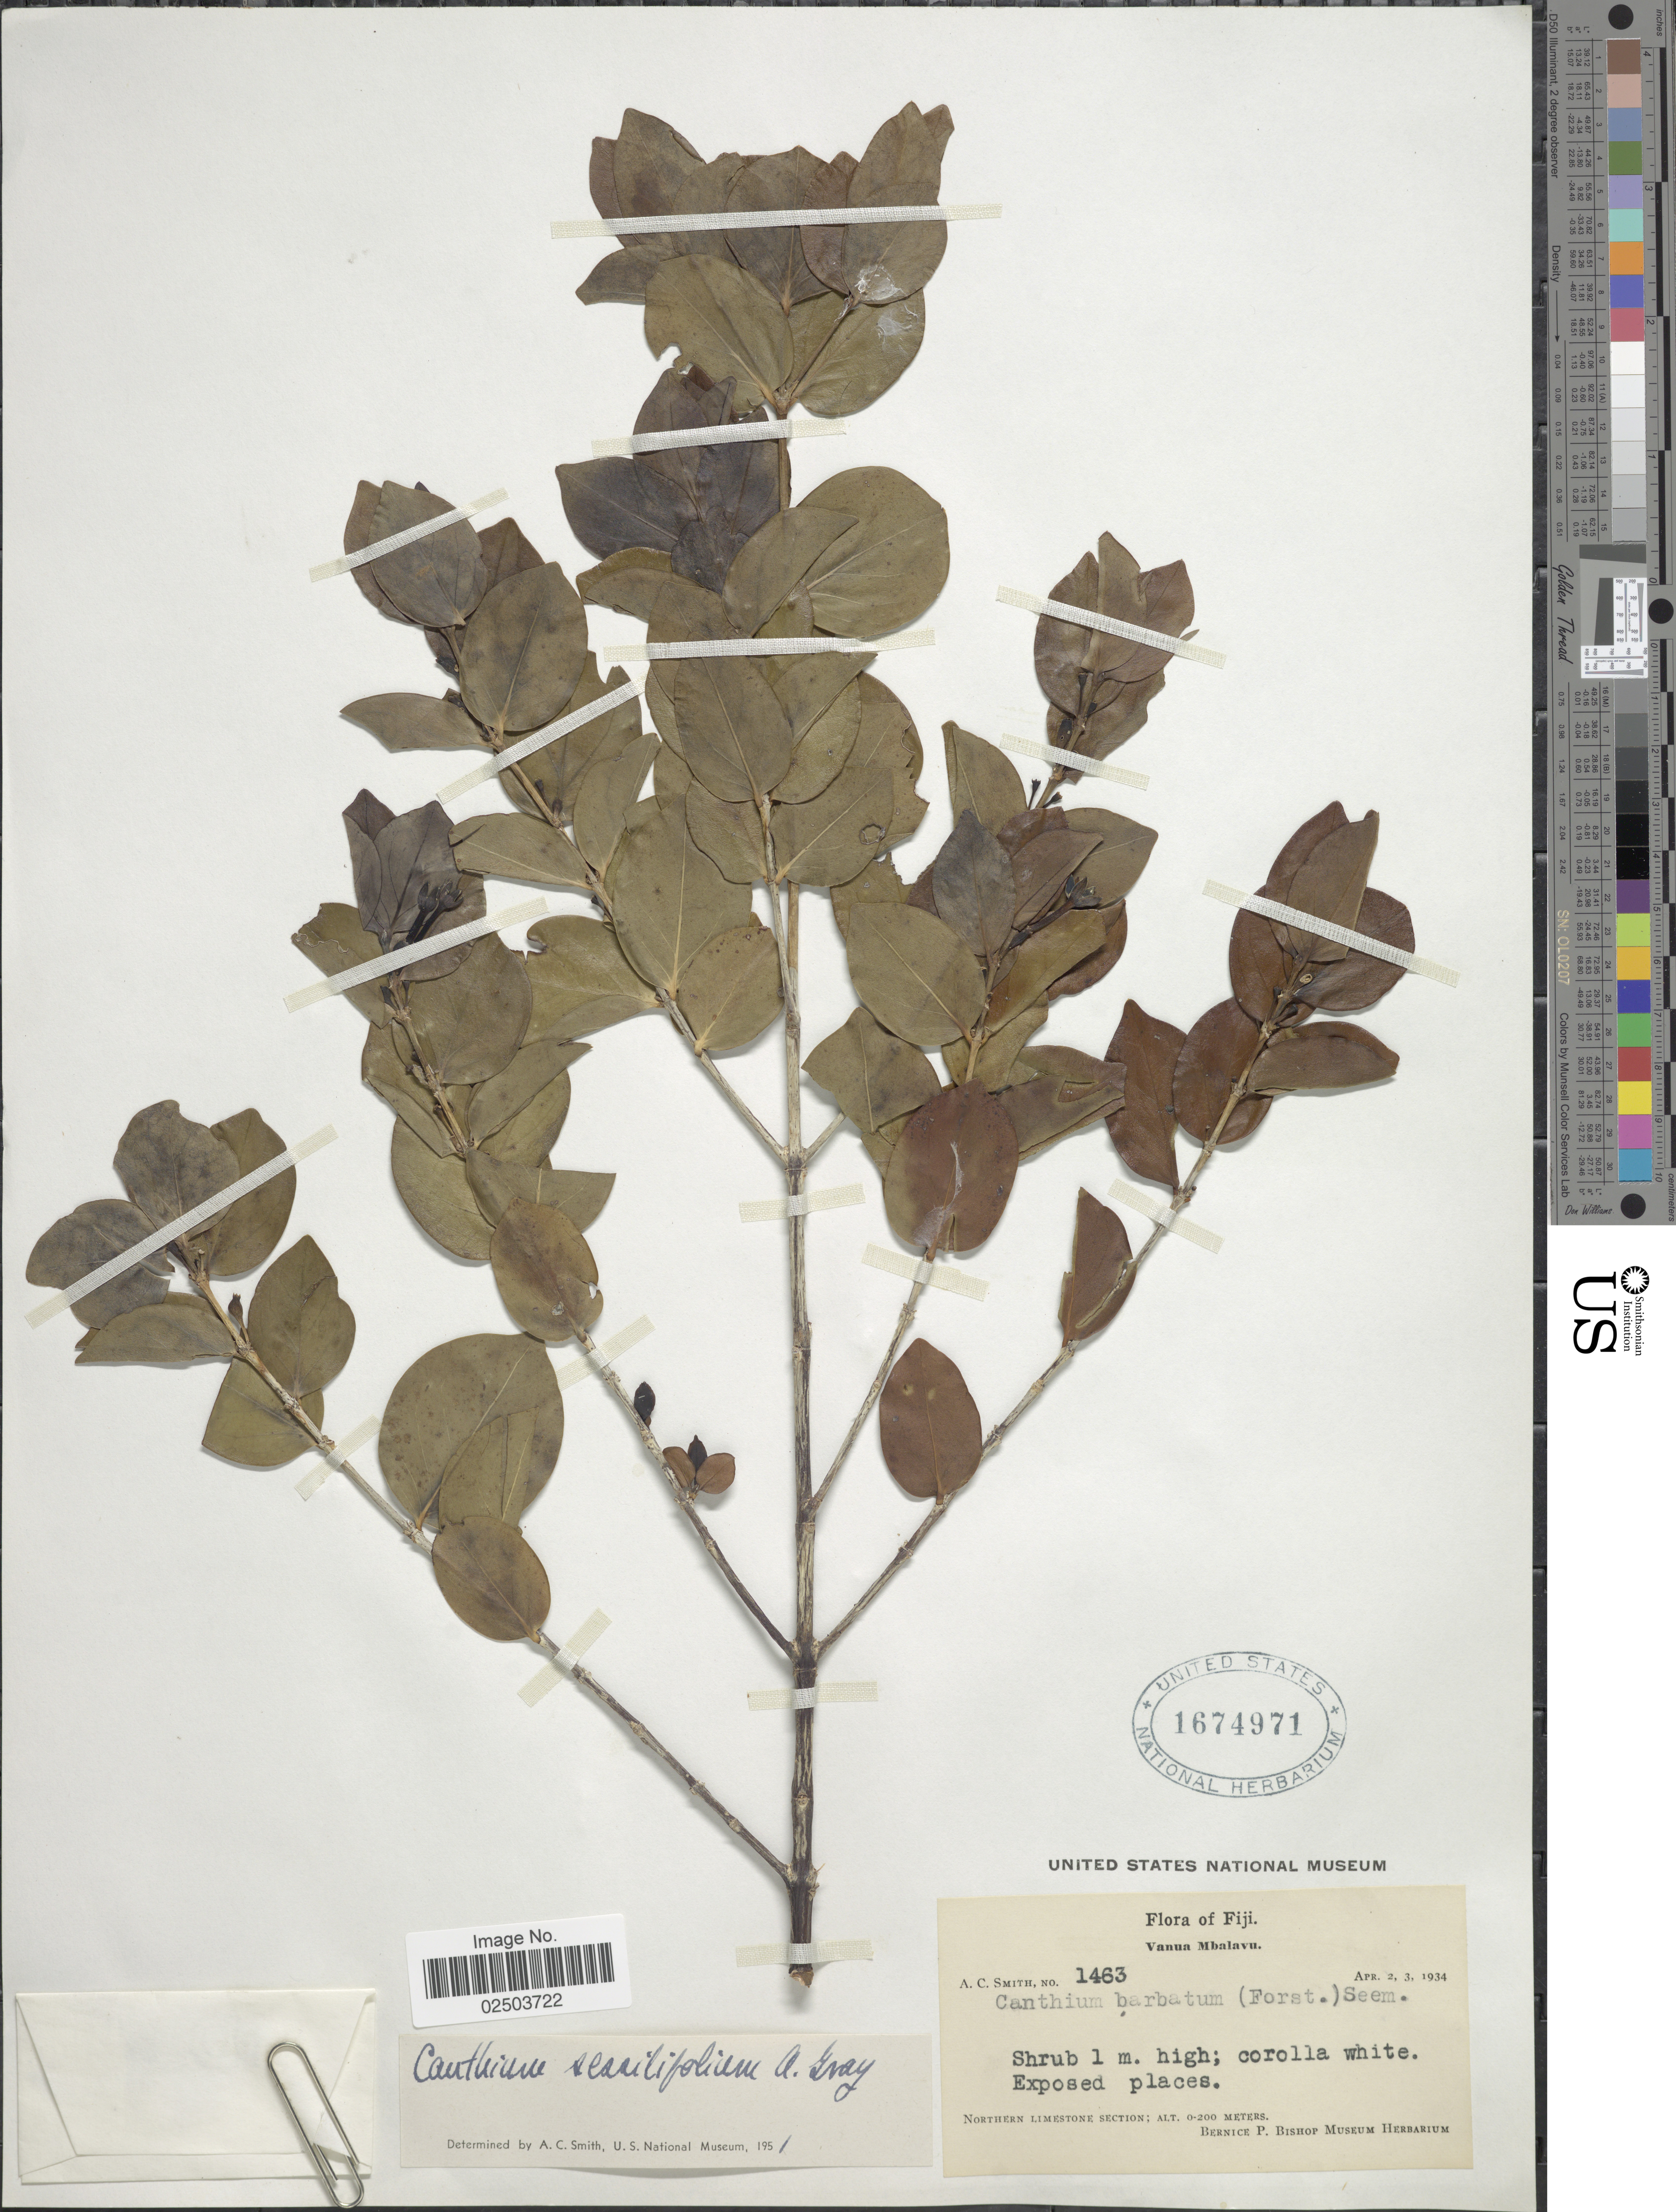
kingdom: Plantae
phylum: Tracheophyta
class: Magnoliopsida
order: Gentianales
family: Rubiaceae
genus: Cyclophyllum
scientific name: Cyclophyllum sessilifolium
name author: (A. Gray) A.C. Sm. & S.P. Darwin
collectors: A. C. Smith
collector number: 1463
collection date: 1934-04-02/1934-04-03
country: Fiji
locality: Vanua Mbalavu. Northern Limestone Section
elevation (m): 0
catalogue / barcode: US 1674971